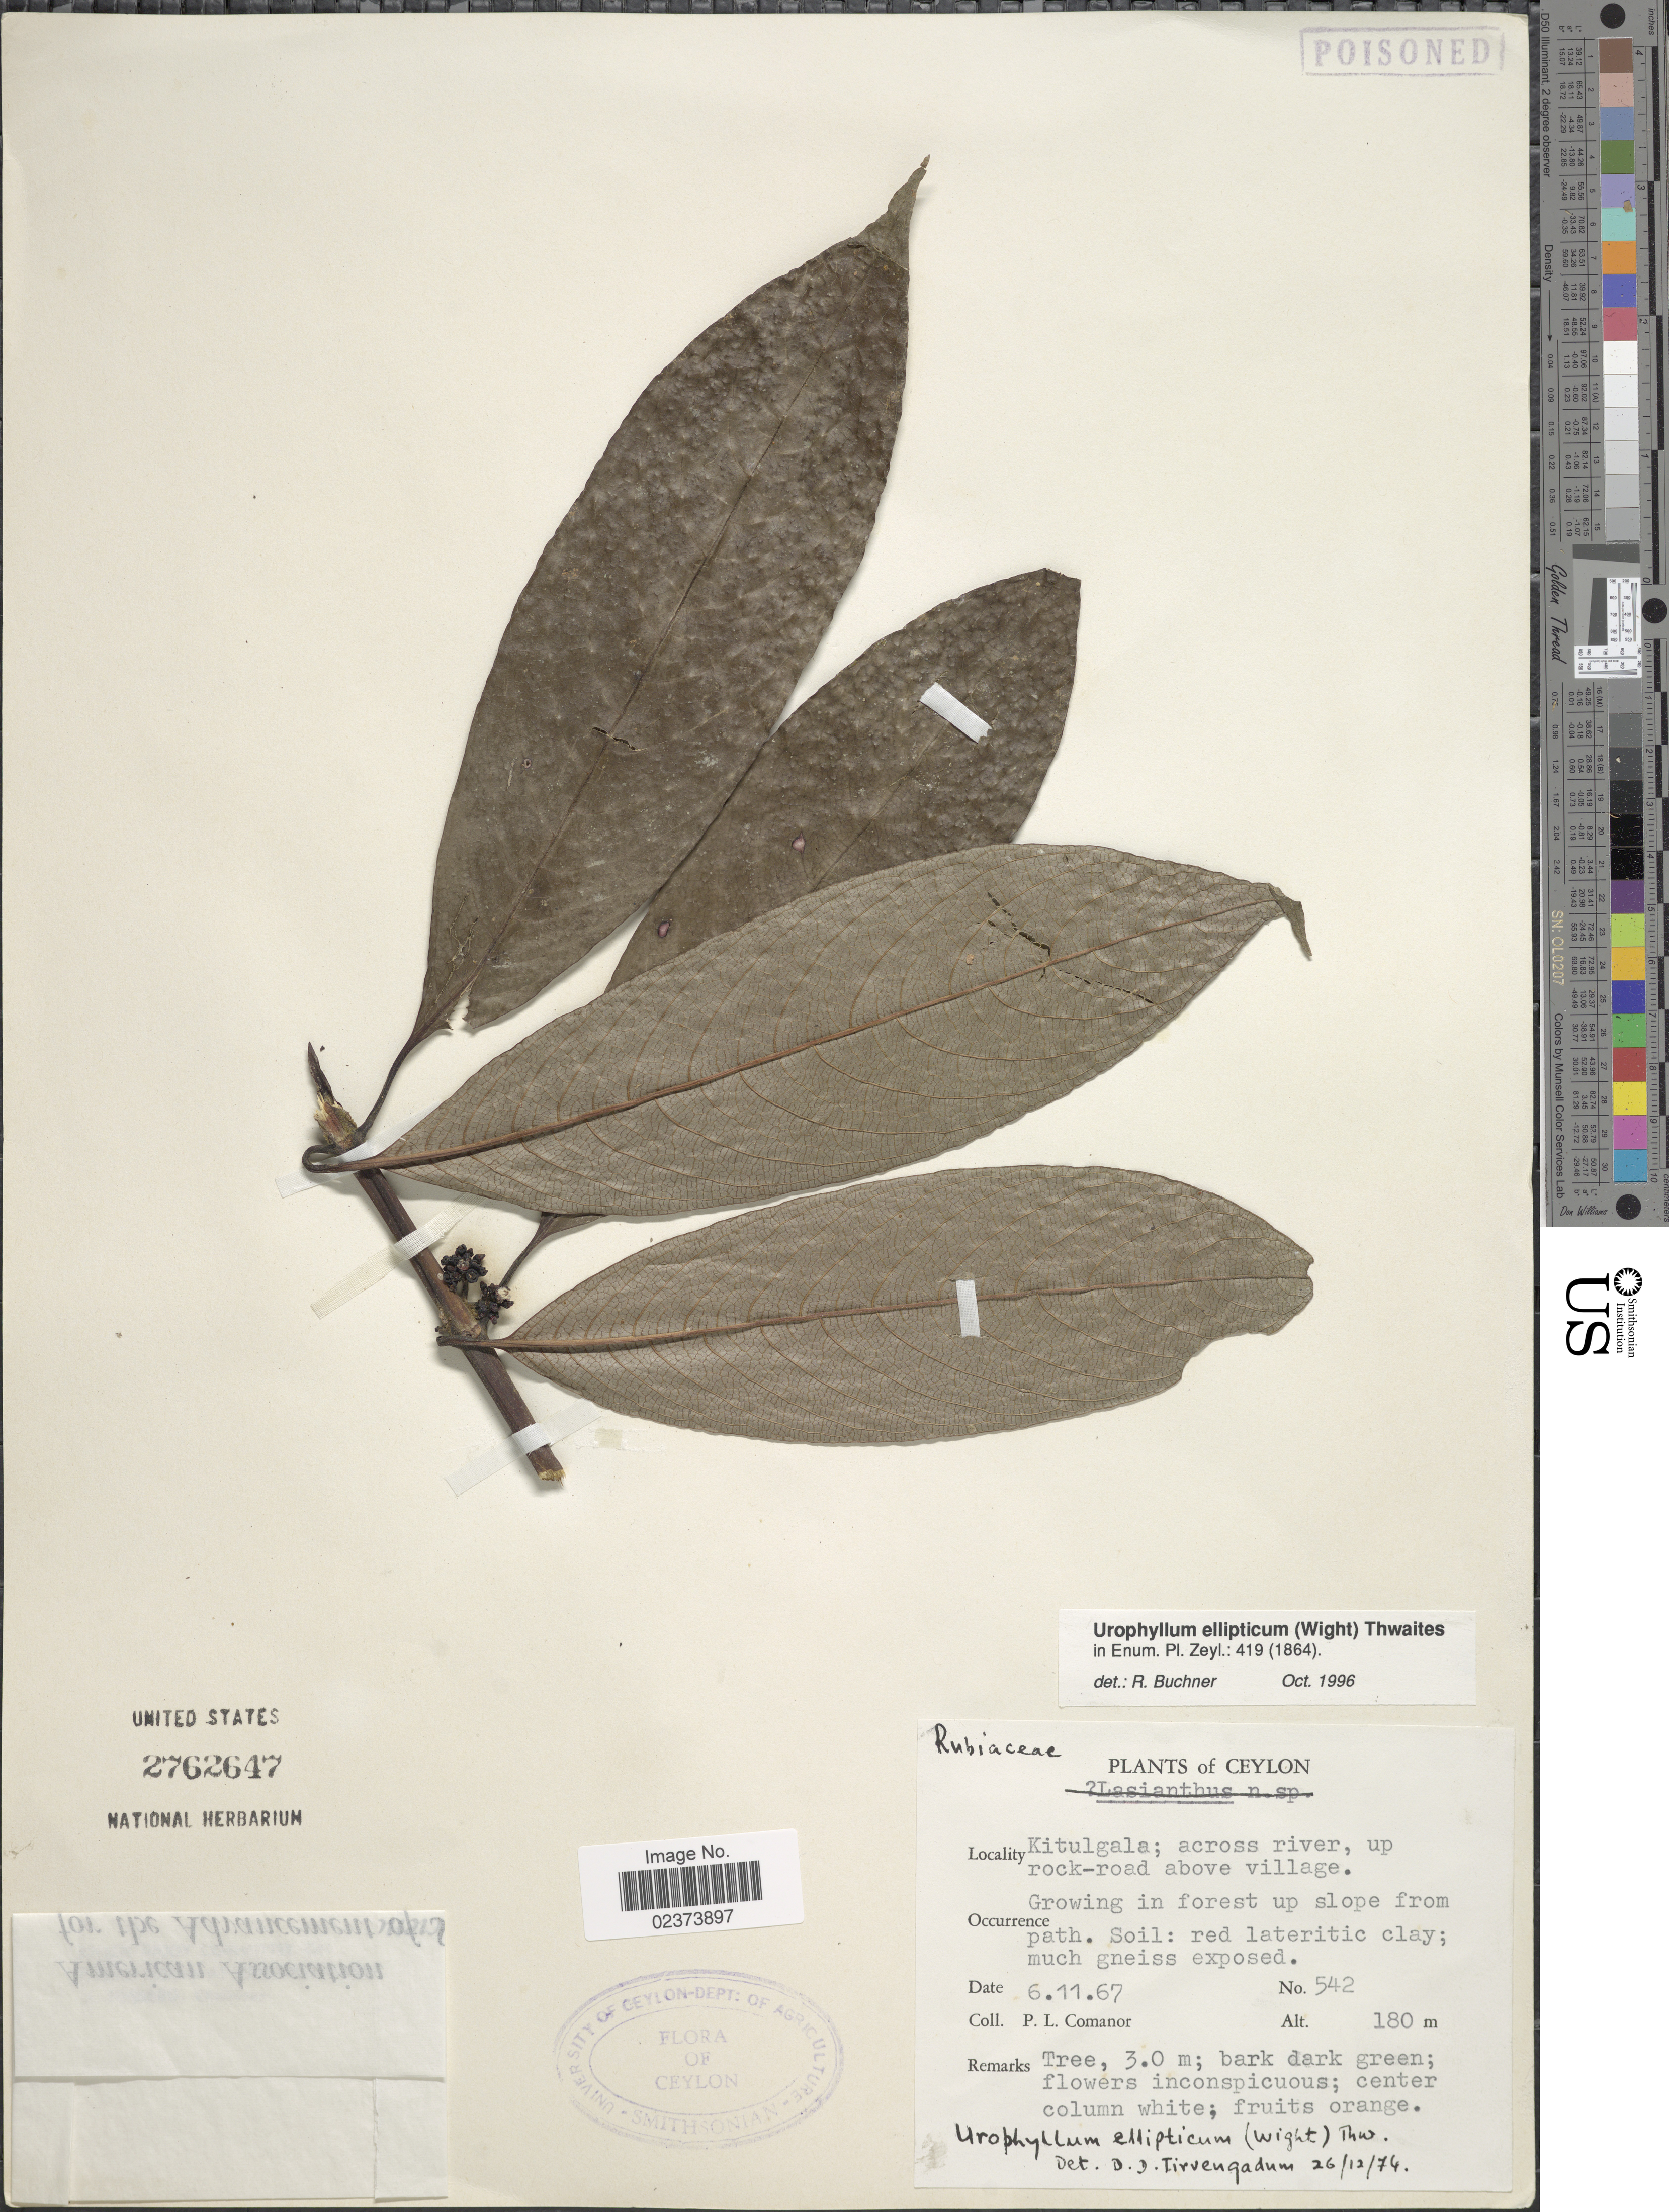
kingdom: Plantae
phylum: Tracheophyta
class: Magnoliopsida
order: Gentianales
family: Rubiaceae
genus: Urophyllum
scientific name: Urophyllum ellipticum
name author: (Wight) Thwaites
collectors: P. Comanor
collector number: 542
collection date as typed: Transcribed d/m/y: 6/11/67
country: Sri Lanka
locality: Ceylon, Kitulgala, across river, up rock-road above village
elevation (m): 180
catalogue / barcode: US 2762647